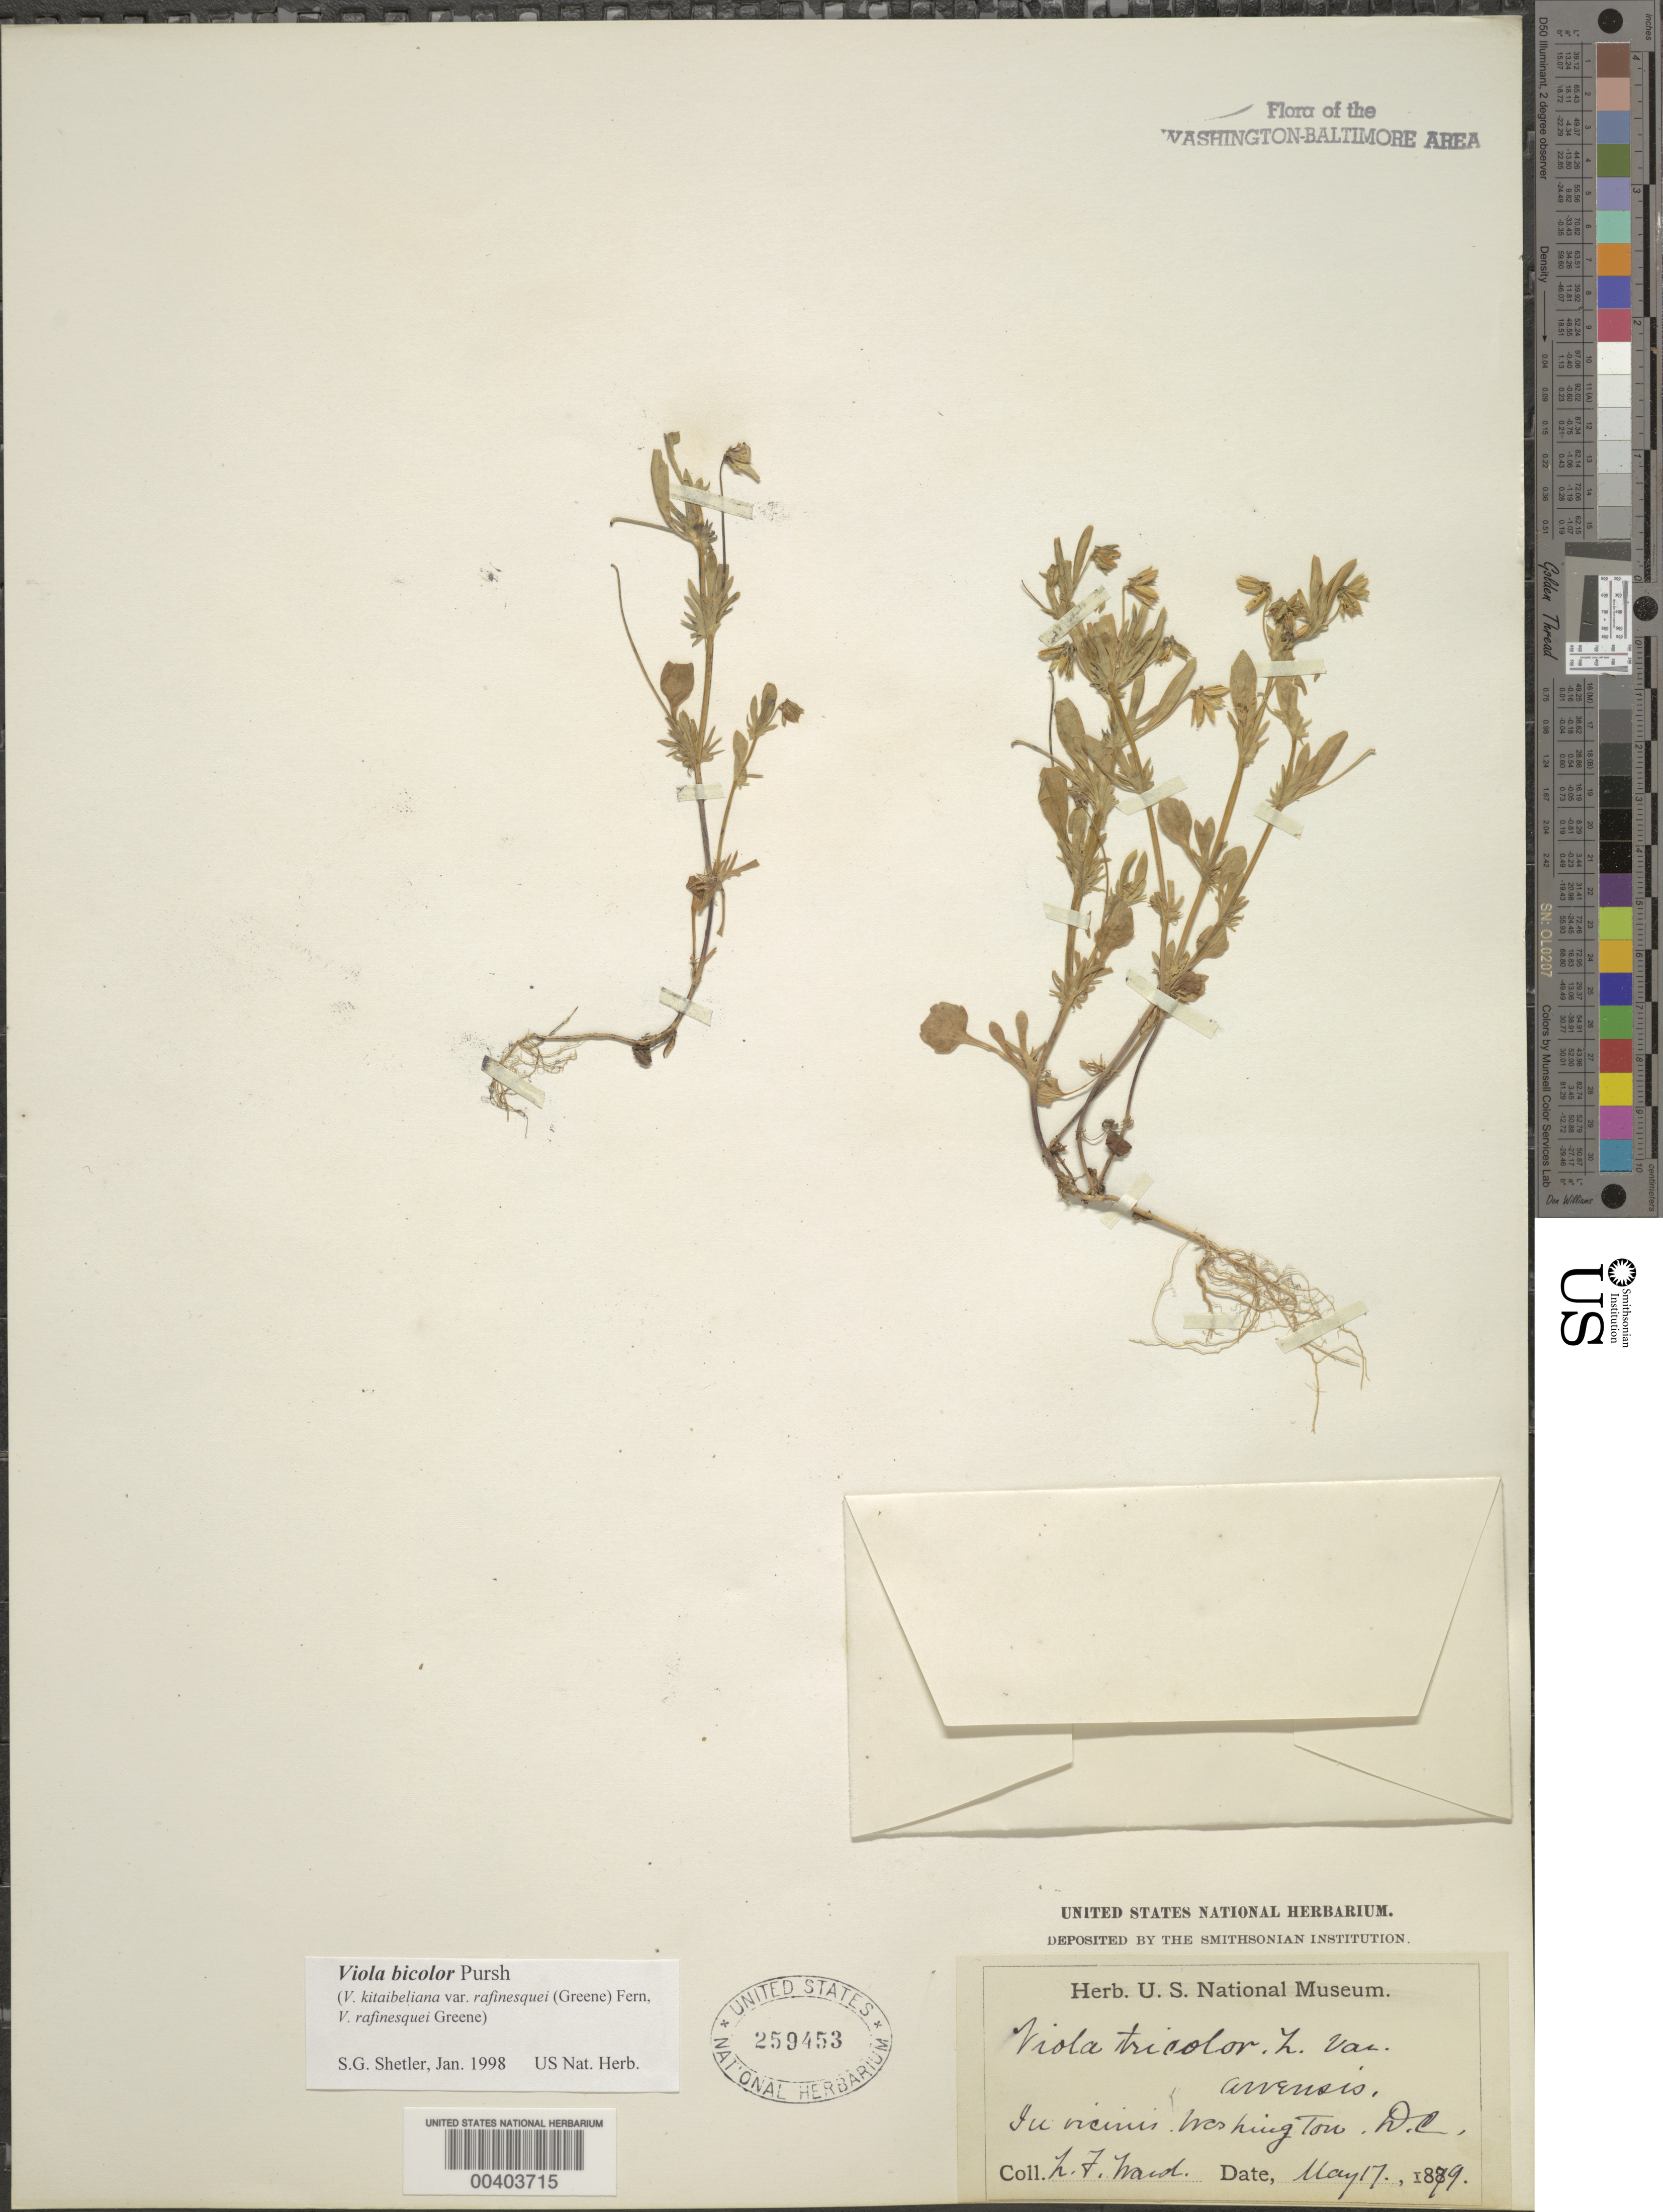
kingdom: Plantae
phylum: Tracheophyta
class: Magnoliopsida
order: Malpighiales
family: Violaceae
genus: Viola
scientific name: Viola bicolor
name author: Pursh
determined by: Shetler, Stanwyn G., (US), NMNH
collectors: L. F. Ward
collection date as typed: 17 May 1879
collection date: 1879-05-17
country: United States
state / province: District of Columbia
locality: Washington DC area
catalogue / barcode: US 259453